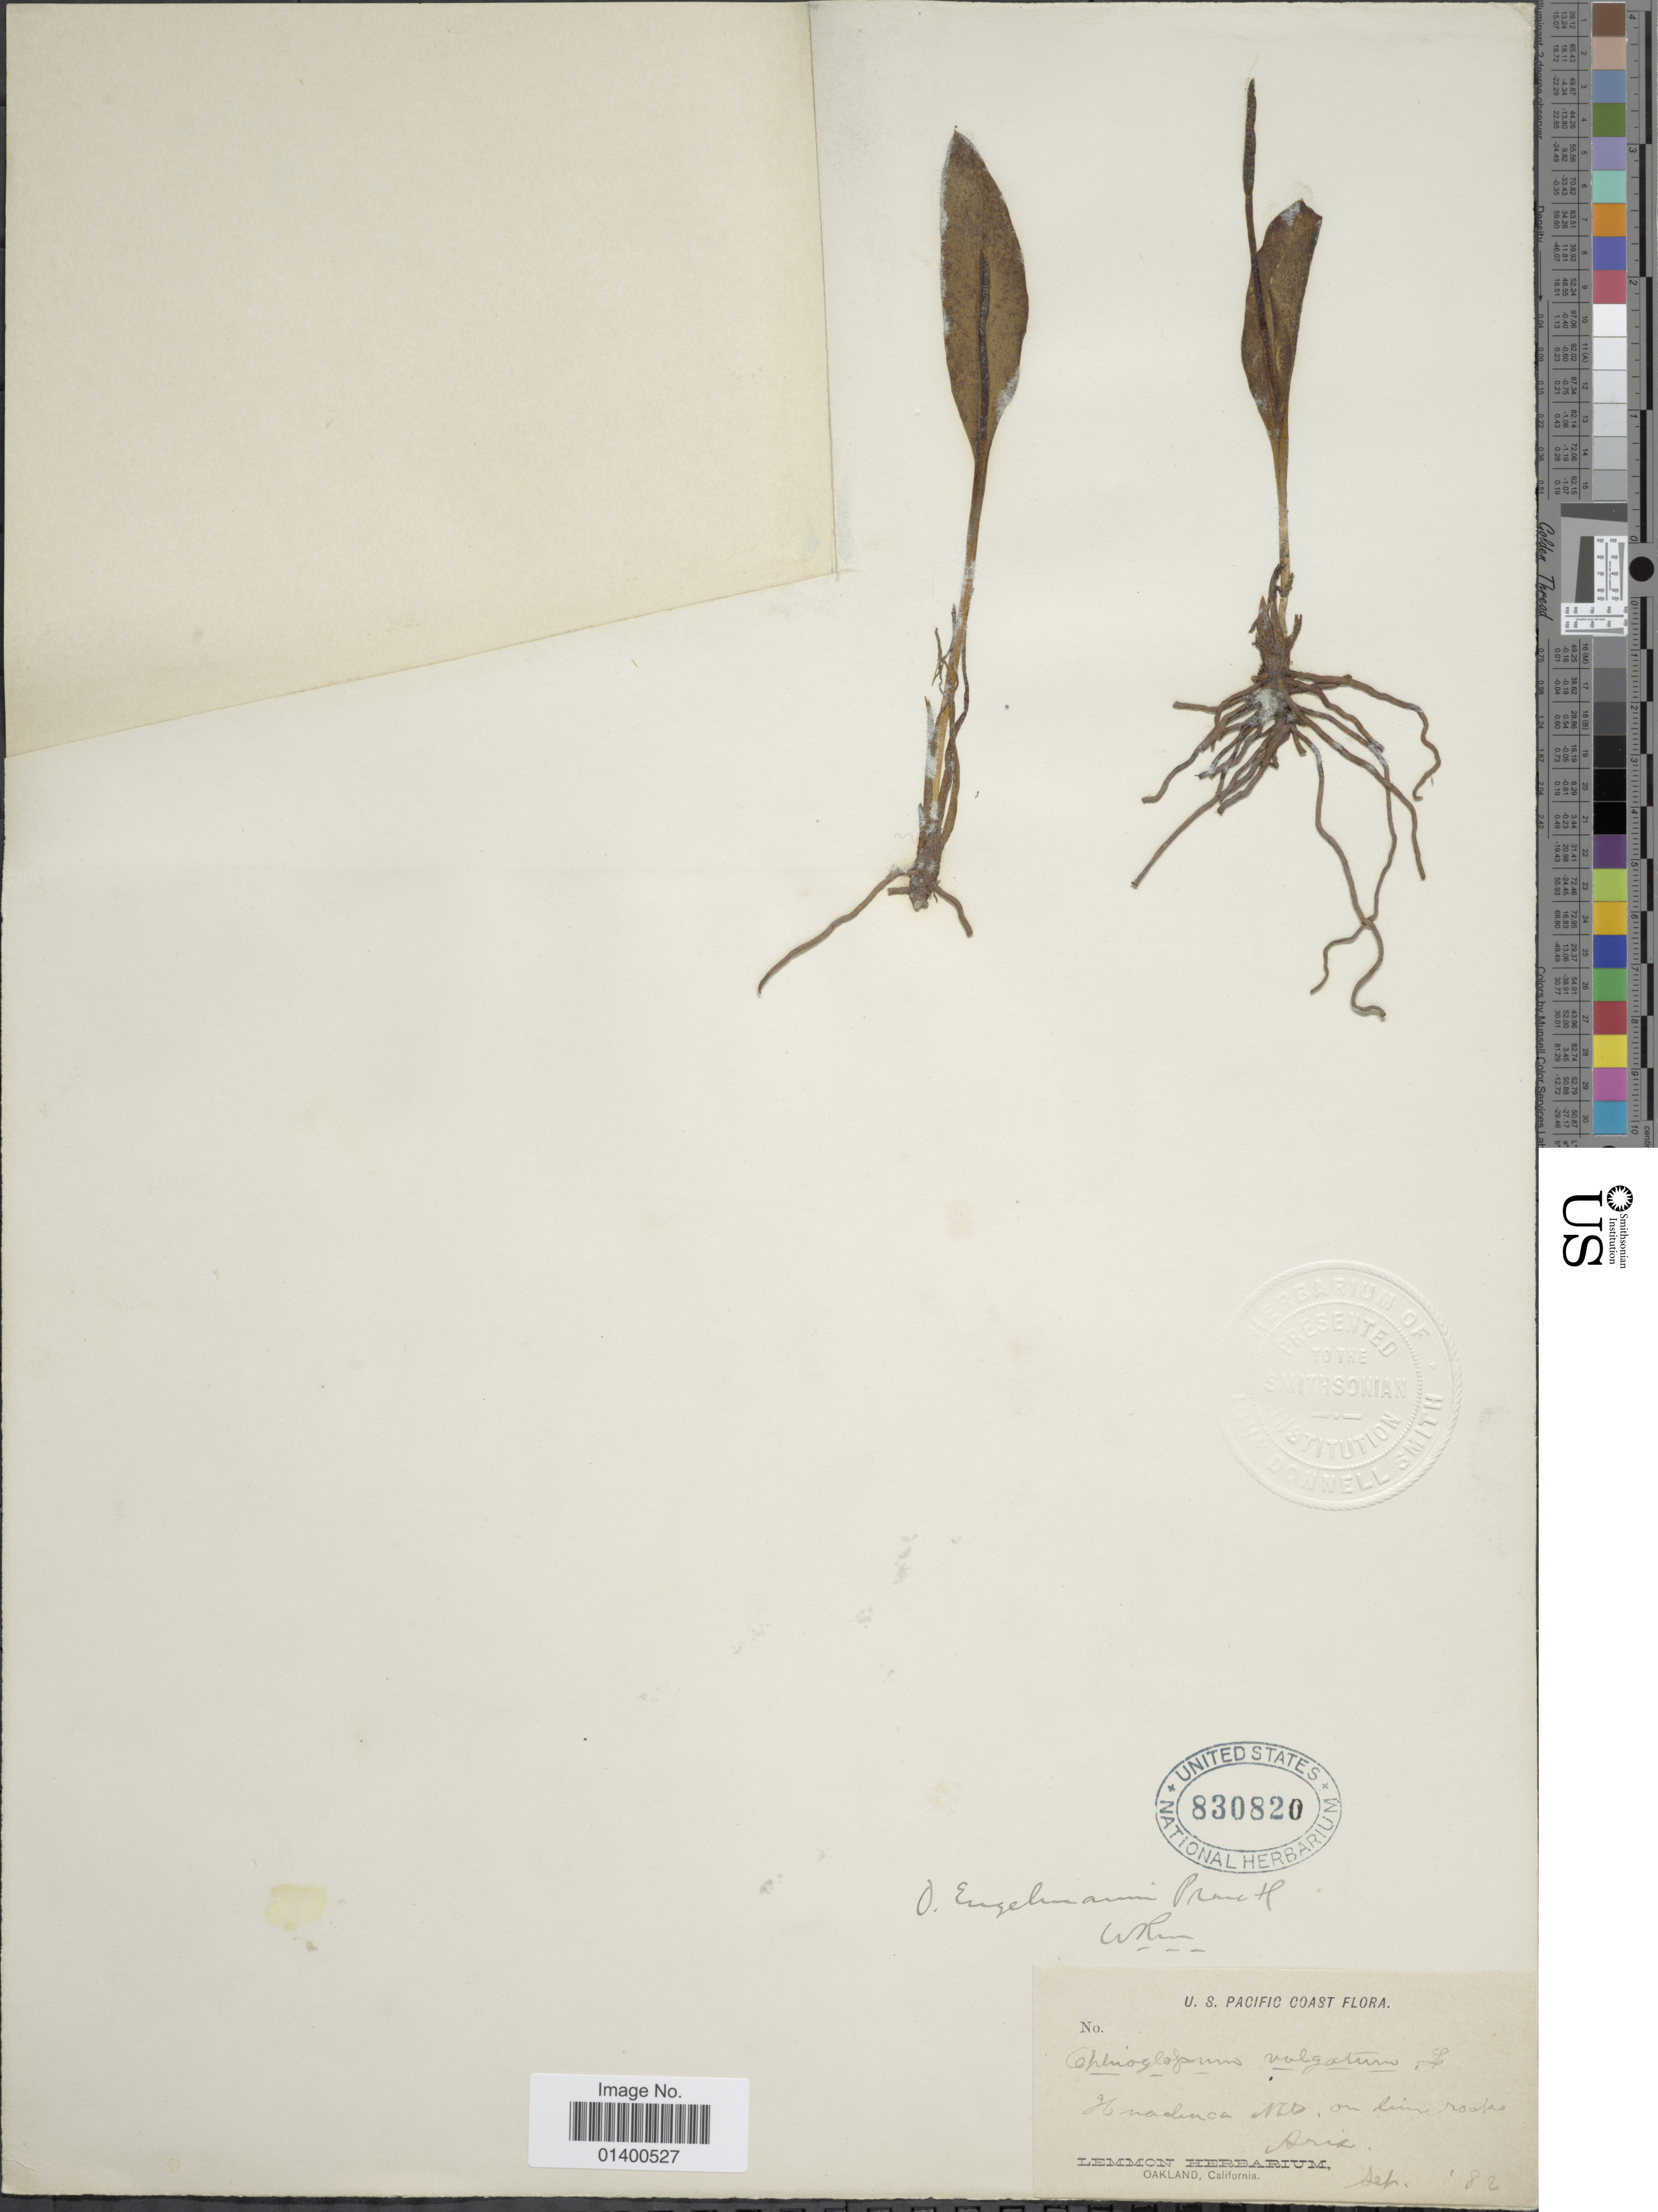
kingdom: Plantae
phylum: Tracheophyta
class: Polypodiopsida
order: Ophioglossales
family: Ophioglossaceae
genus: Ophioglossum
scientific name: Ophioglossum engelmannii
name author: Prantl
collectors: ex herb. Lemmon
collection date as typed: Transcribed d/m/y: /9/82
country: United States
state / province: Arizona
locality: U.S. Pacific Coast, Huaduna NO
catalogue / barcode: US 830820